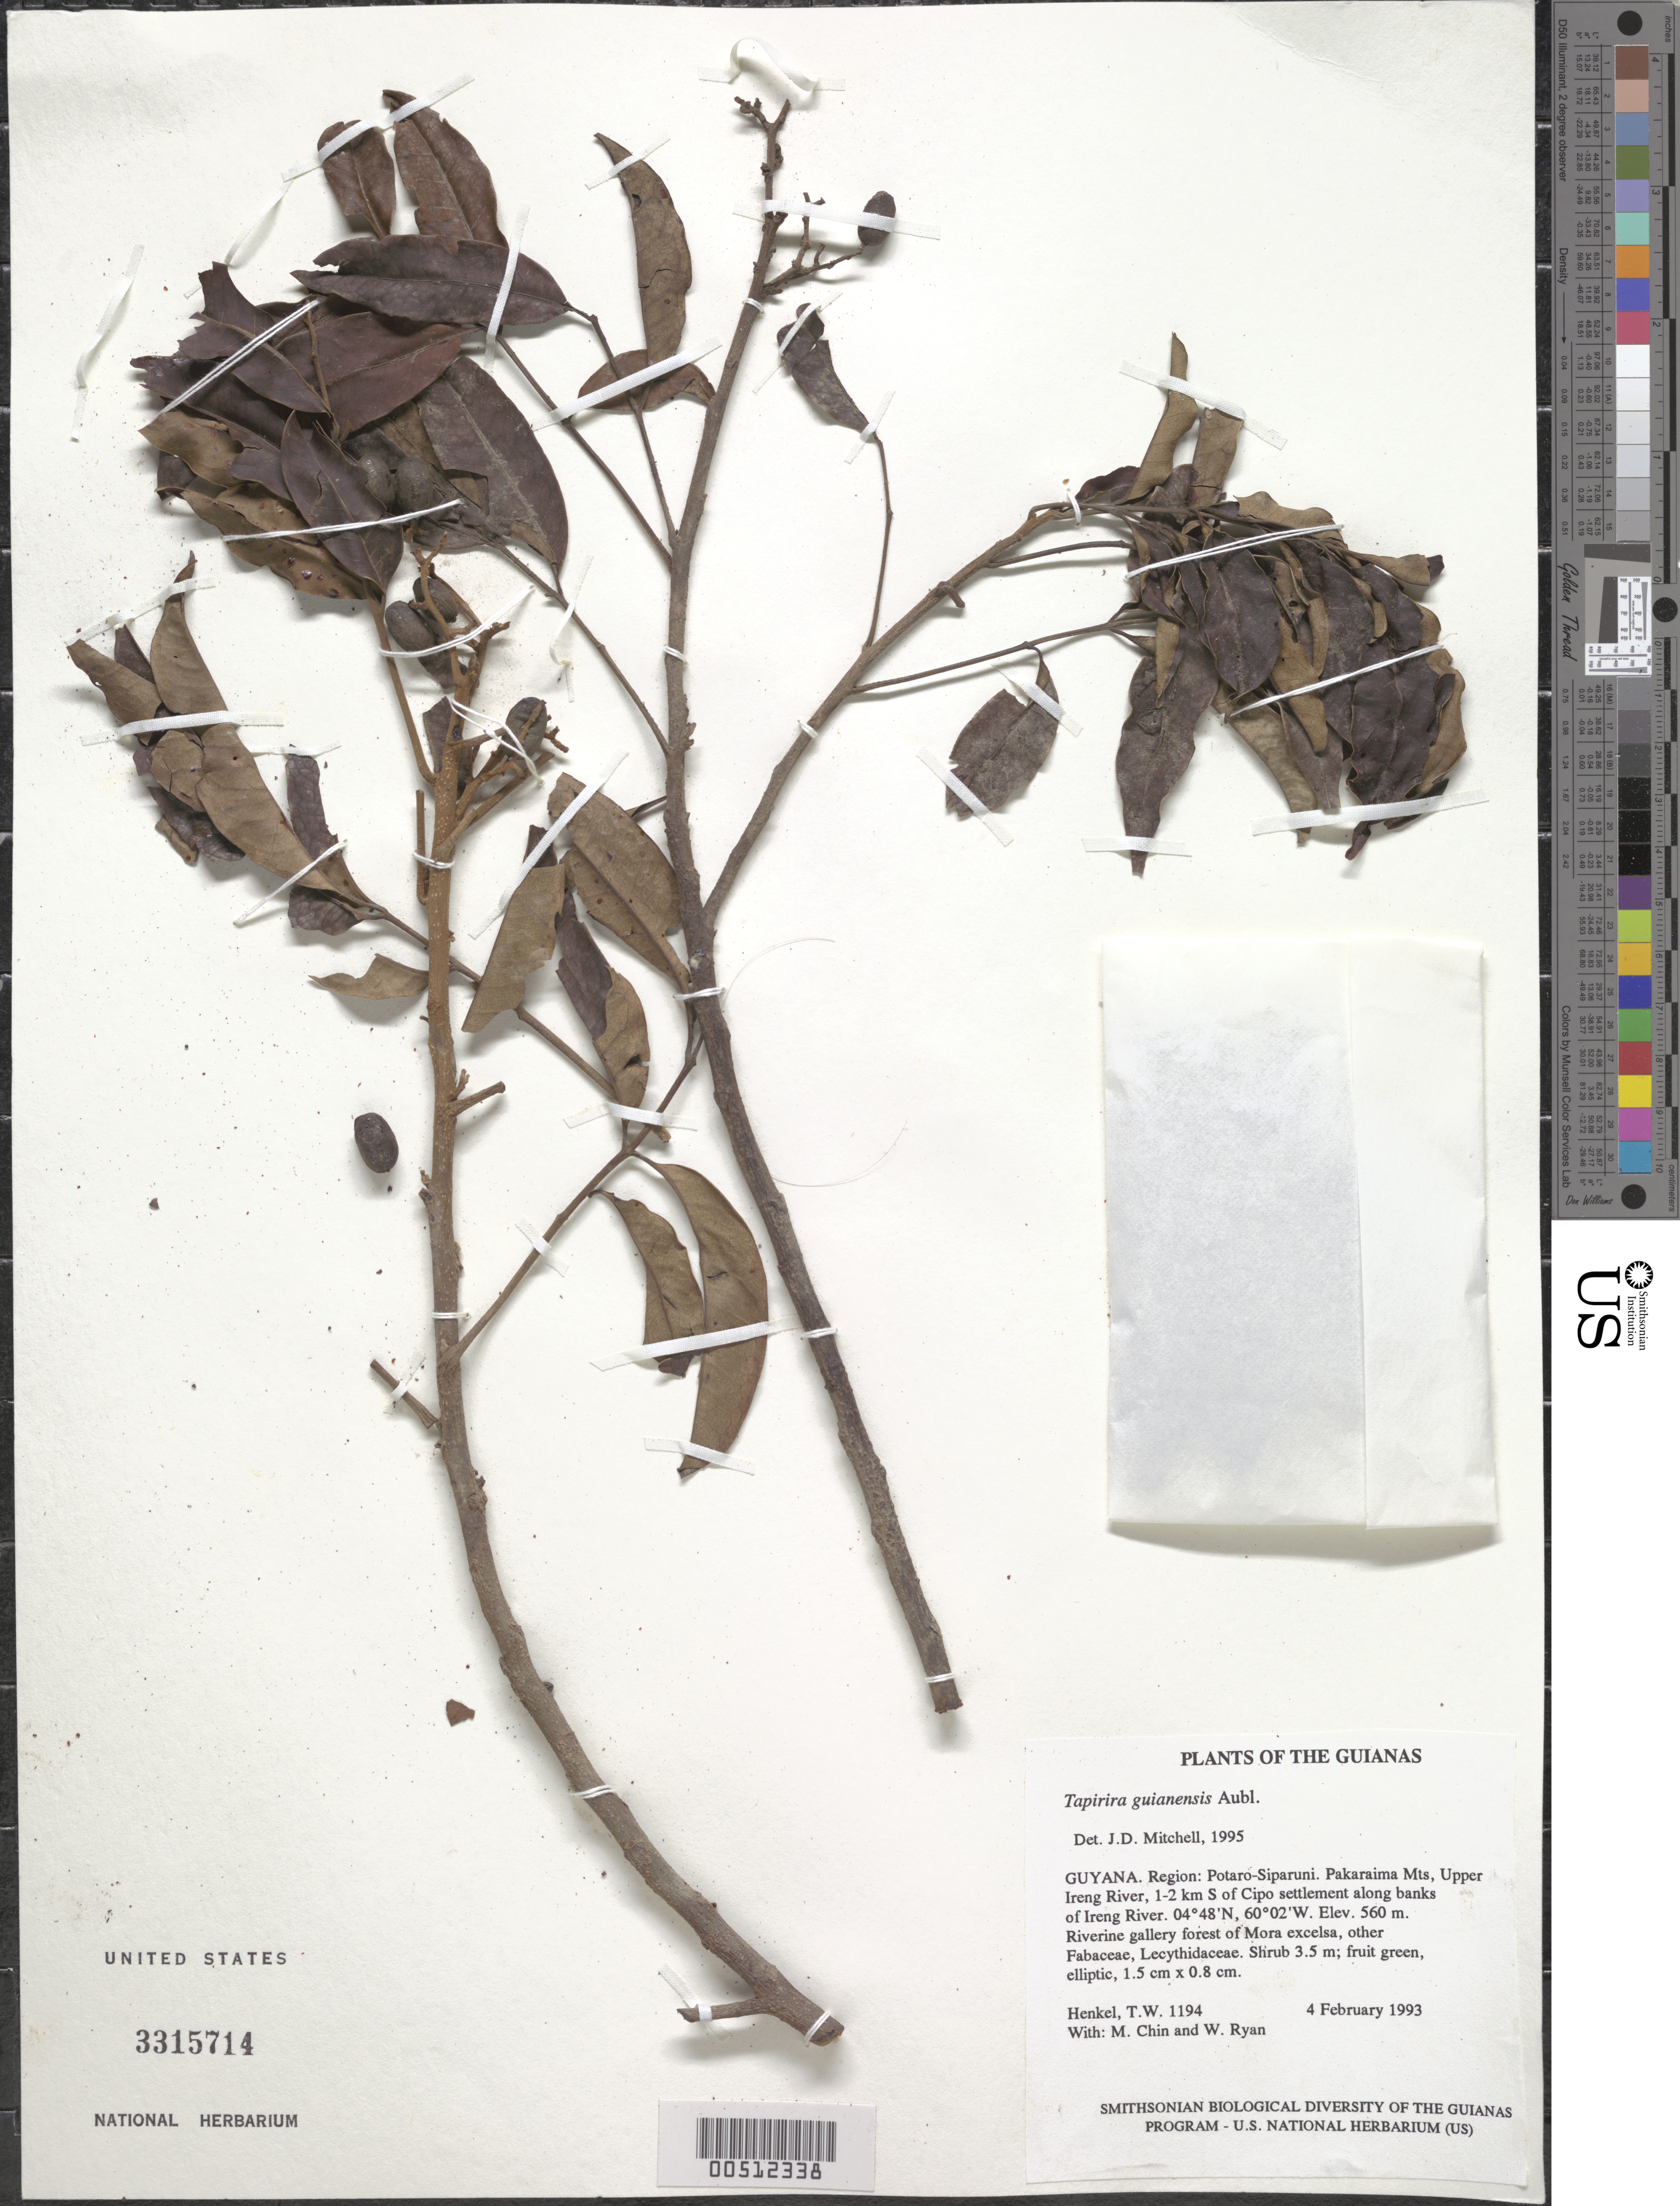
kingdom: Plantae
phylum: Tracheophyta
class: Magnoliopsida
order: Sapindales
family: Anacardiaceae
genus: Tapirira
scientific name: Tapirira guianensis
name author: Aubl.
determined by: Mitchell, John D.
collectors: T. Henkel, M. Chin & W. Ryan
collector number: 1194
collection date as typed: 4 February 1993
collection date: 1993-02-04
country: Guyana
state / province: Potaro-Siparuni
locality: Pakaraima Mts, Upper Ireng River, 1-2 km S of Cipo settlement along banks of Ireng River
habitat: Riverine gallery forest of Mora excelsa, other Fabaceae, Lecythidaceae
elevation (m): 560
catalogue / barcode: US 3315714